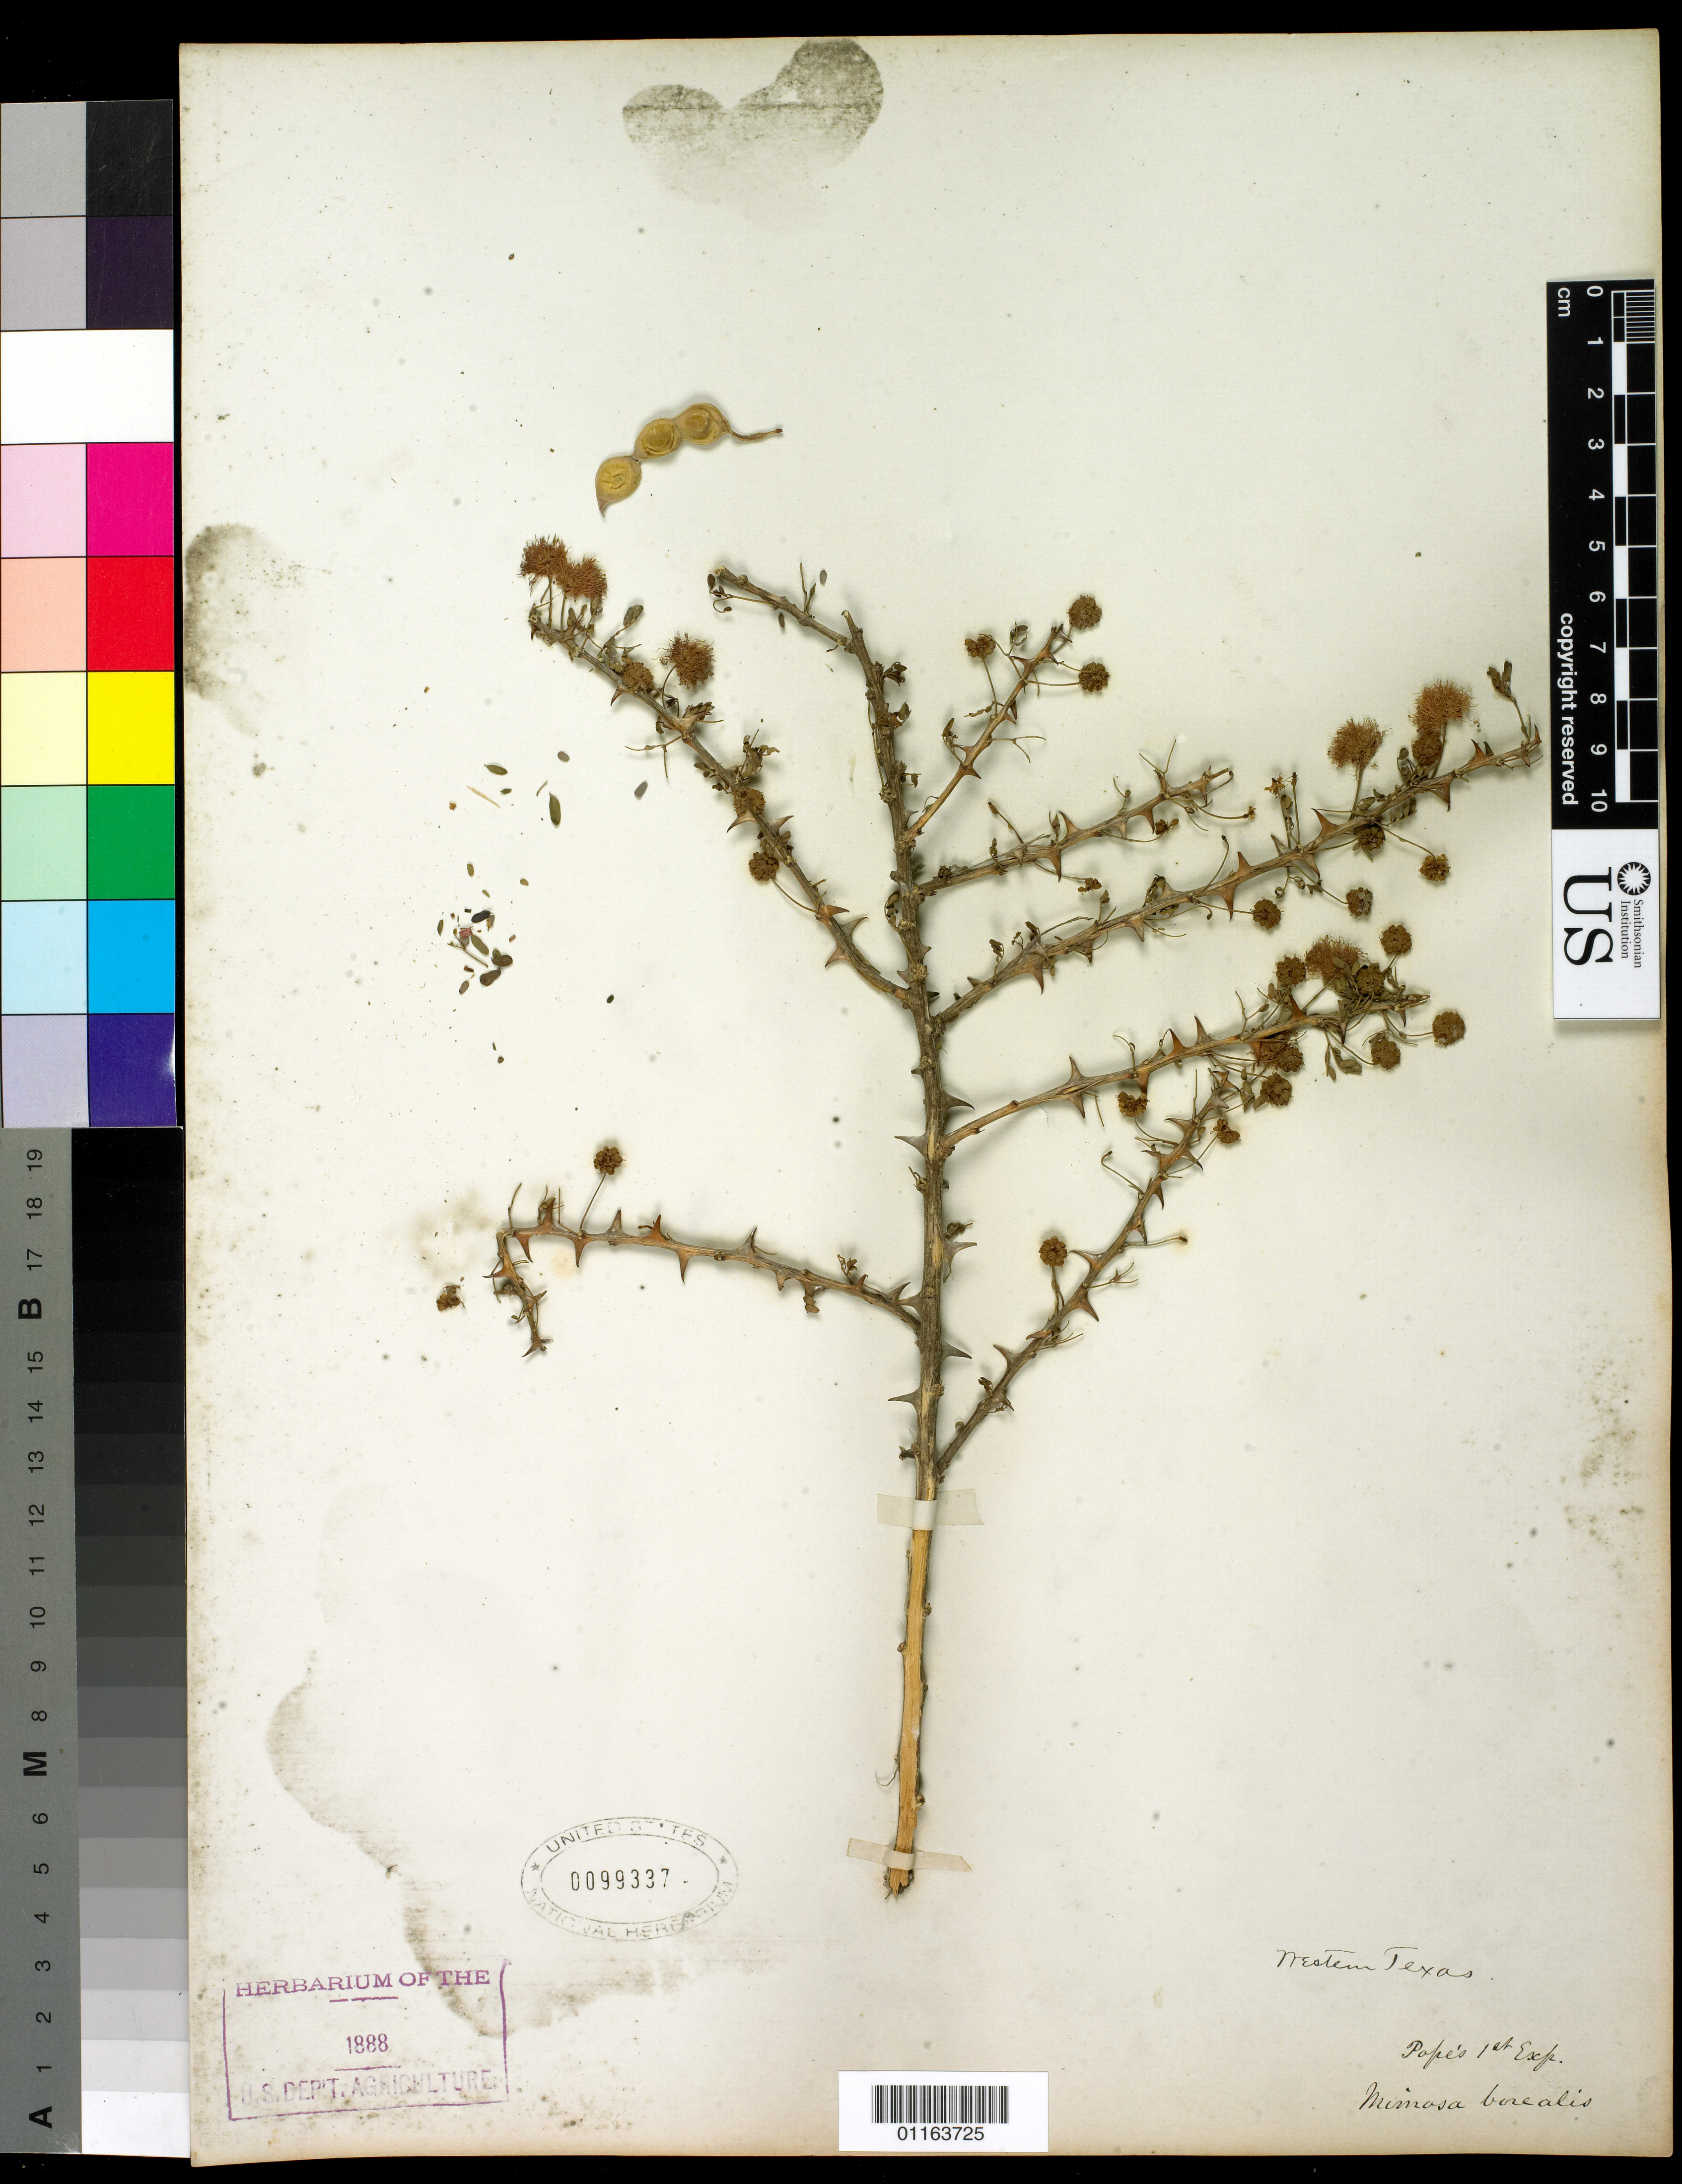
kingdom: Plantae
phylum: Tracheophyta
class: Magnoliopsida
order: Fabales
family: Fabaceae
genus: Mimosa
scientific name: Mimosa borealis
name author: A. Gray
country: United States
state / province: Texas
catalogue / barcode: US 99337